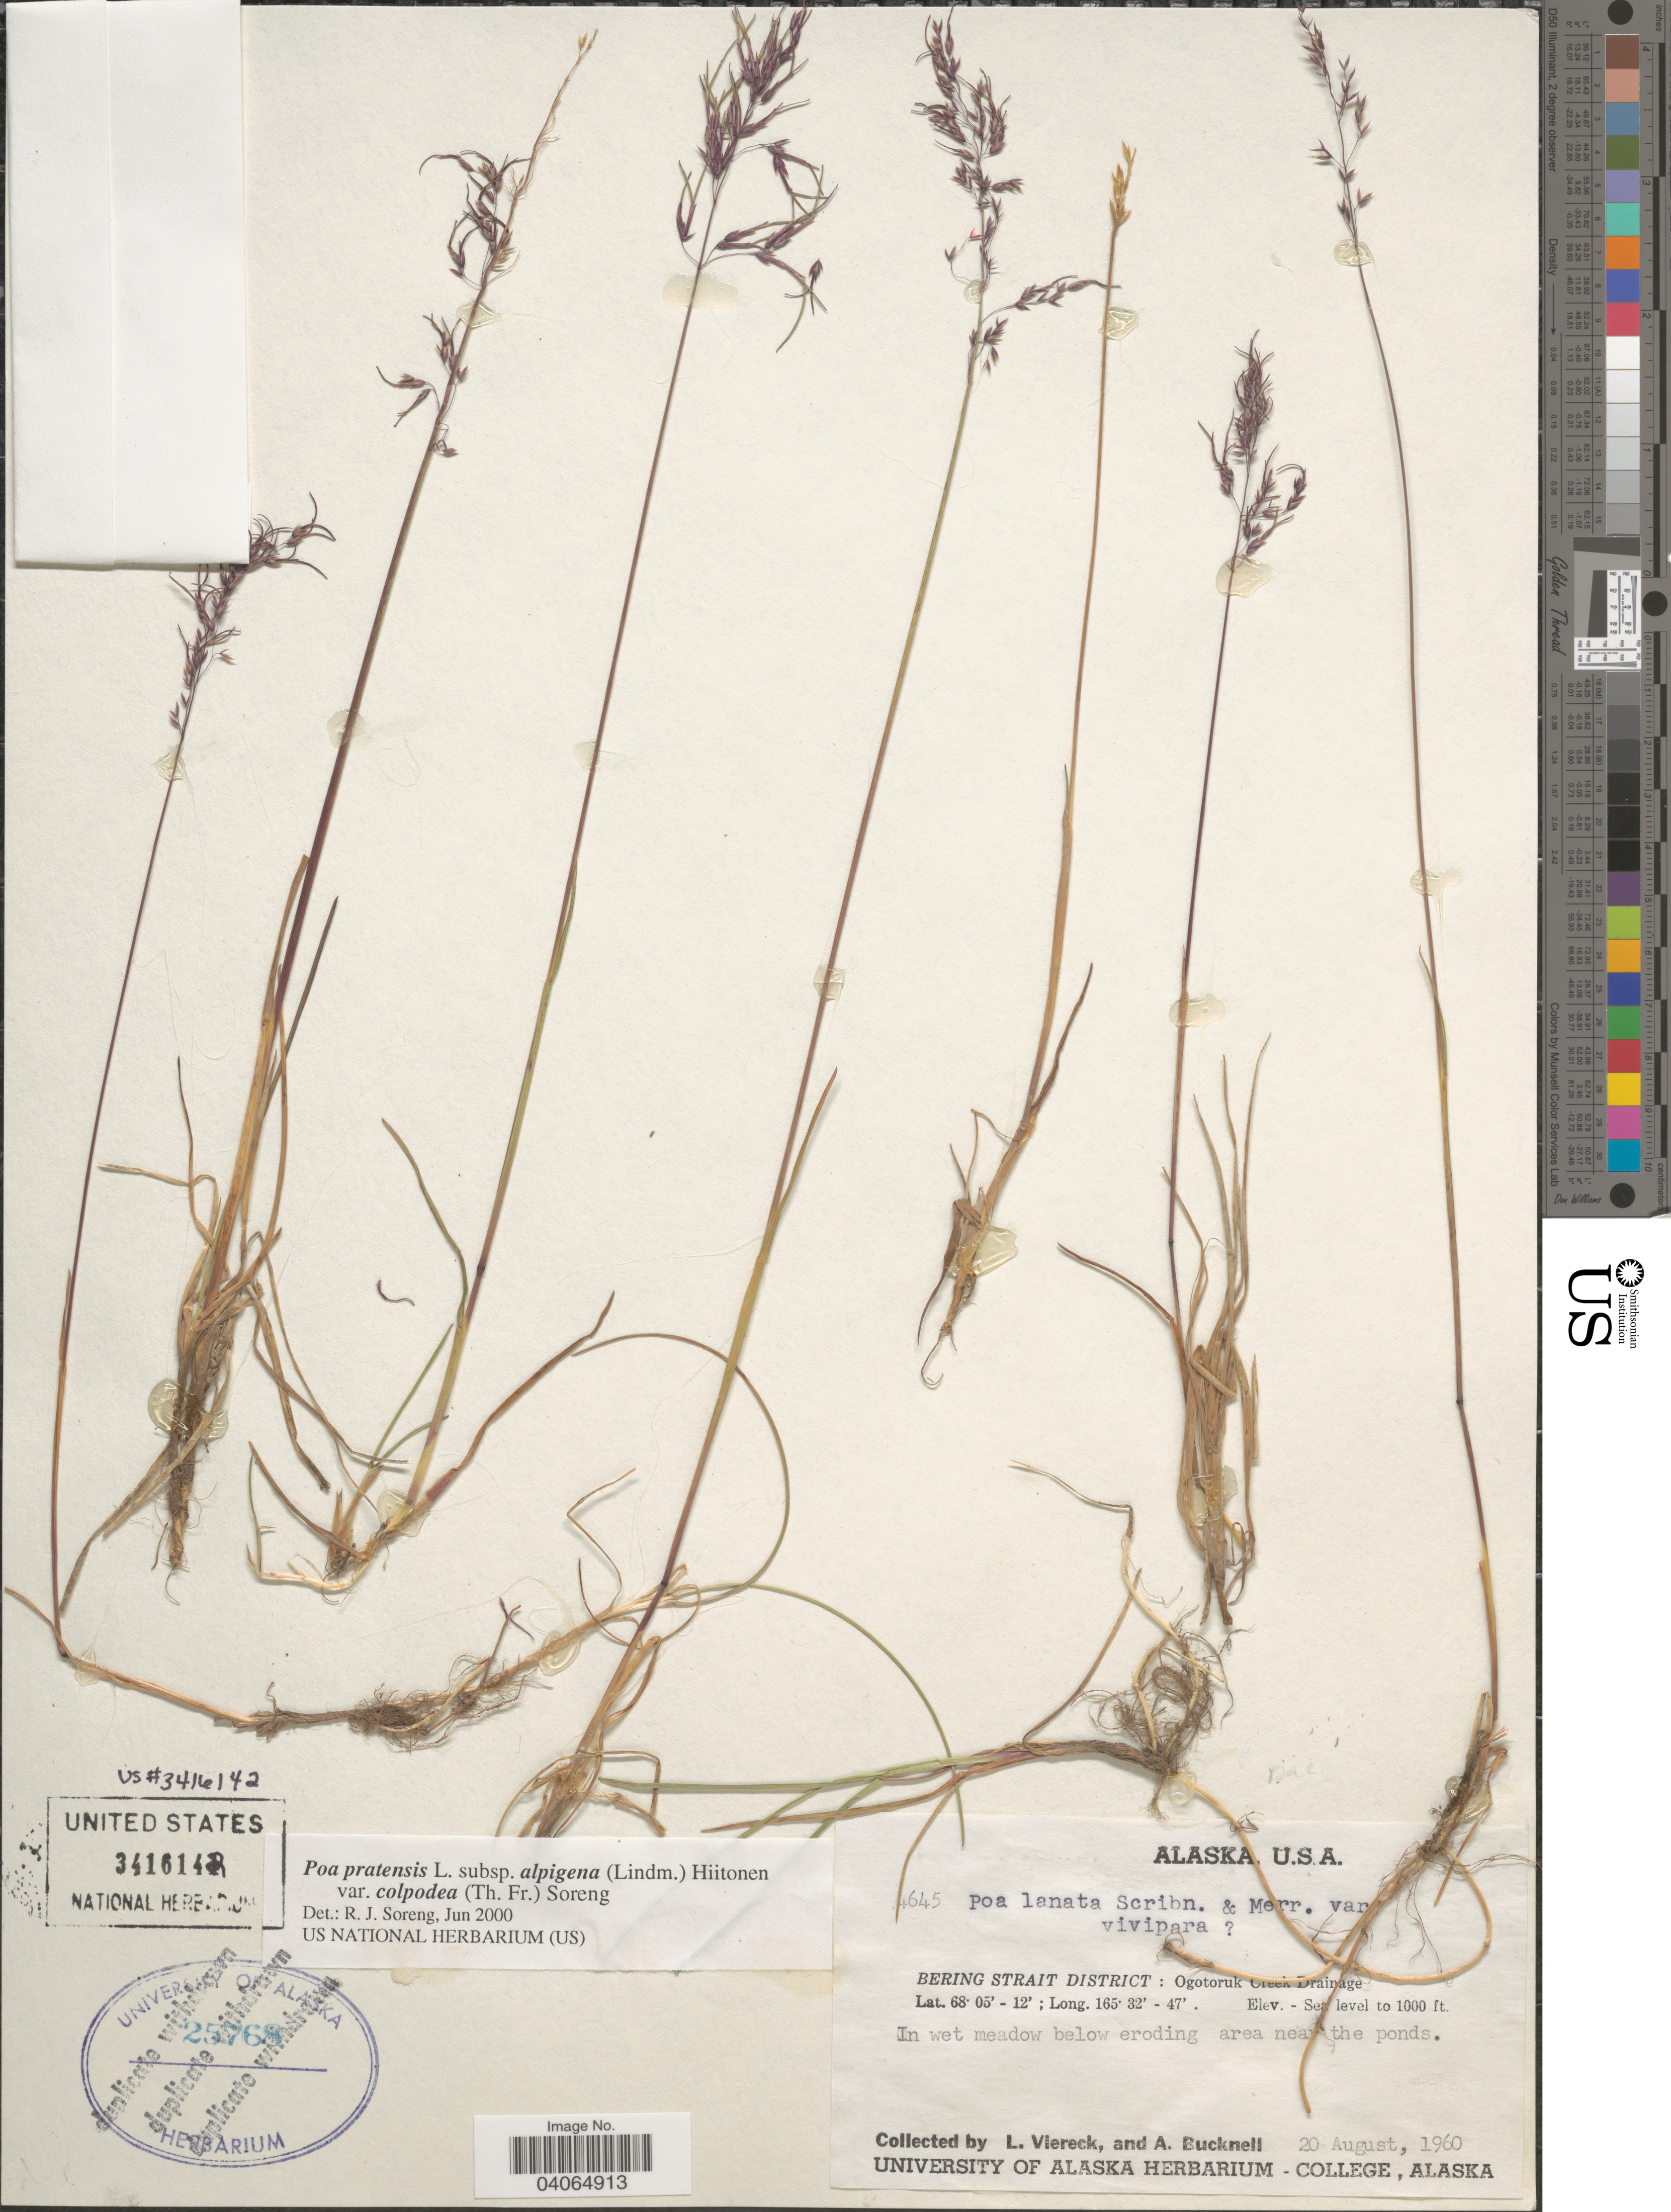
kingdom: Plantae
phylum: Tracheophyta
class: Liliopsida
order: Poales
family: Poaceae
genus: Poa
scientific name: Poa pratensis subsp. alpigena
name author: (Lindm.) Hiitonen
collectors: L. Viereck & A. Bucknell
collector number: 4645*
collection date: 1960-08-20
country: United States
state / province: Alaska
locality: Bering Strait District: Ogotoruk Creek Drainage. Below eroding area near the ponds.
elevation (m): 0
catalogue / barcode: US 3416142